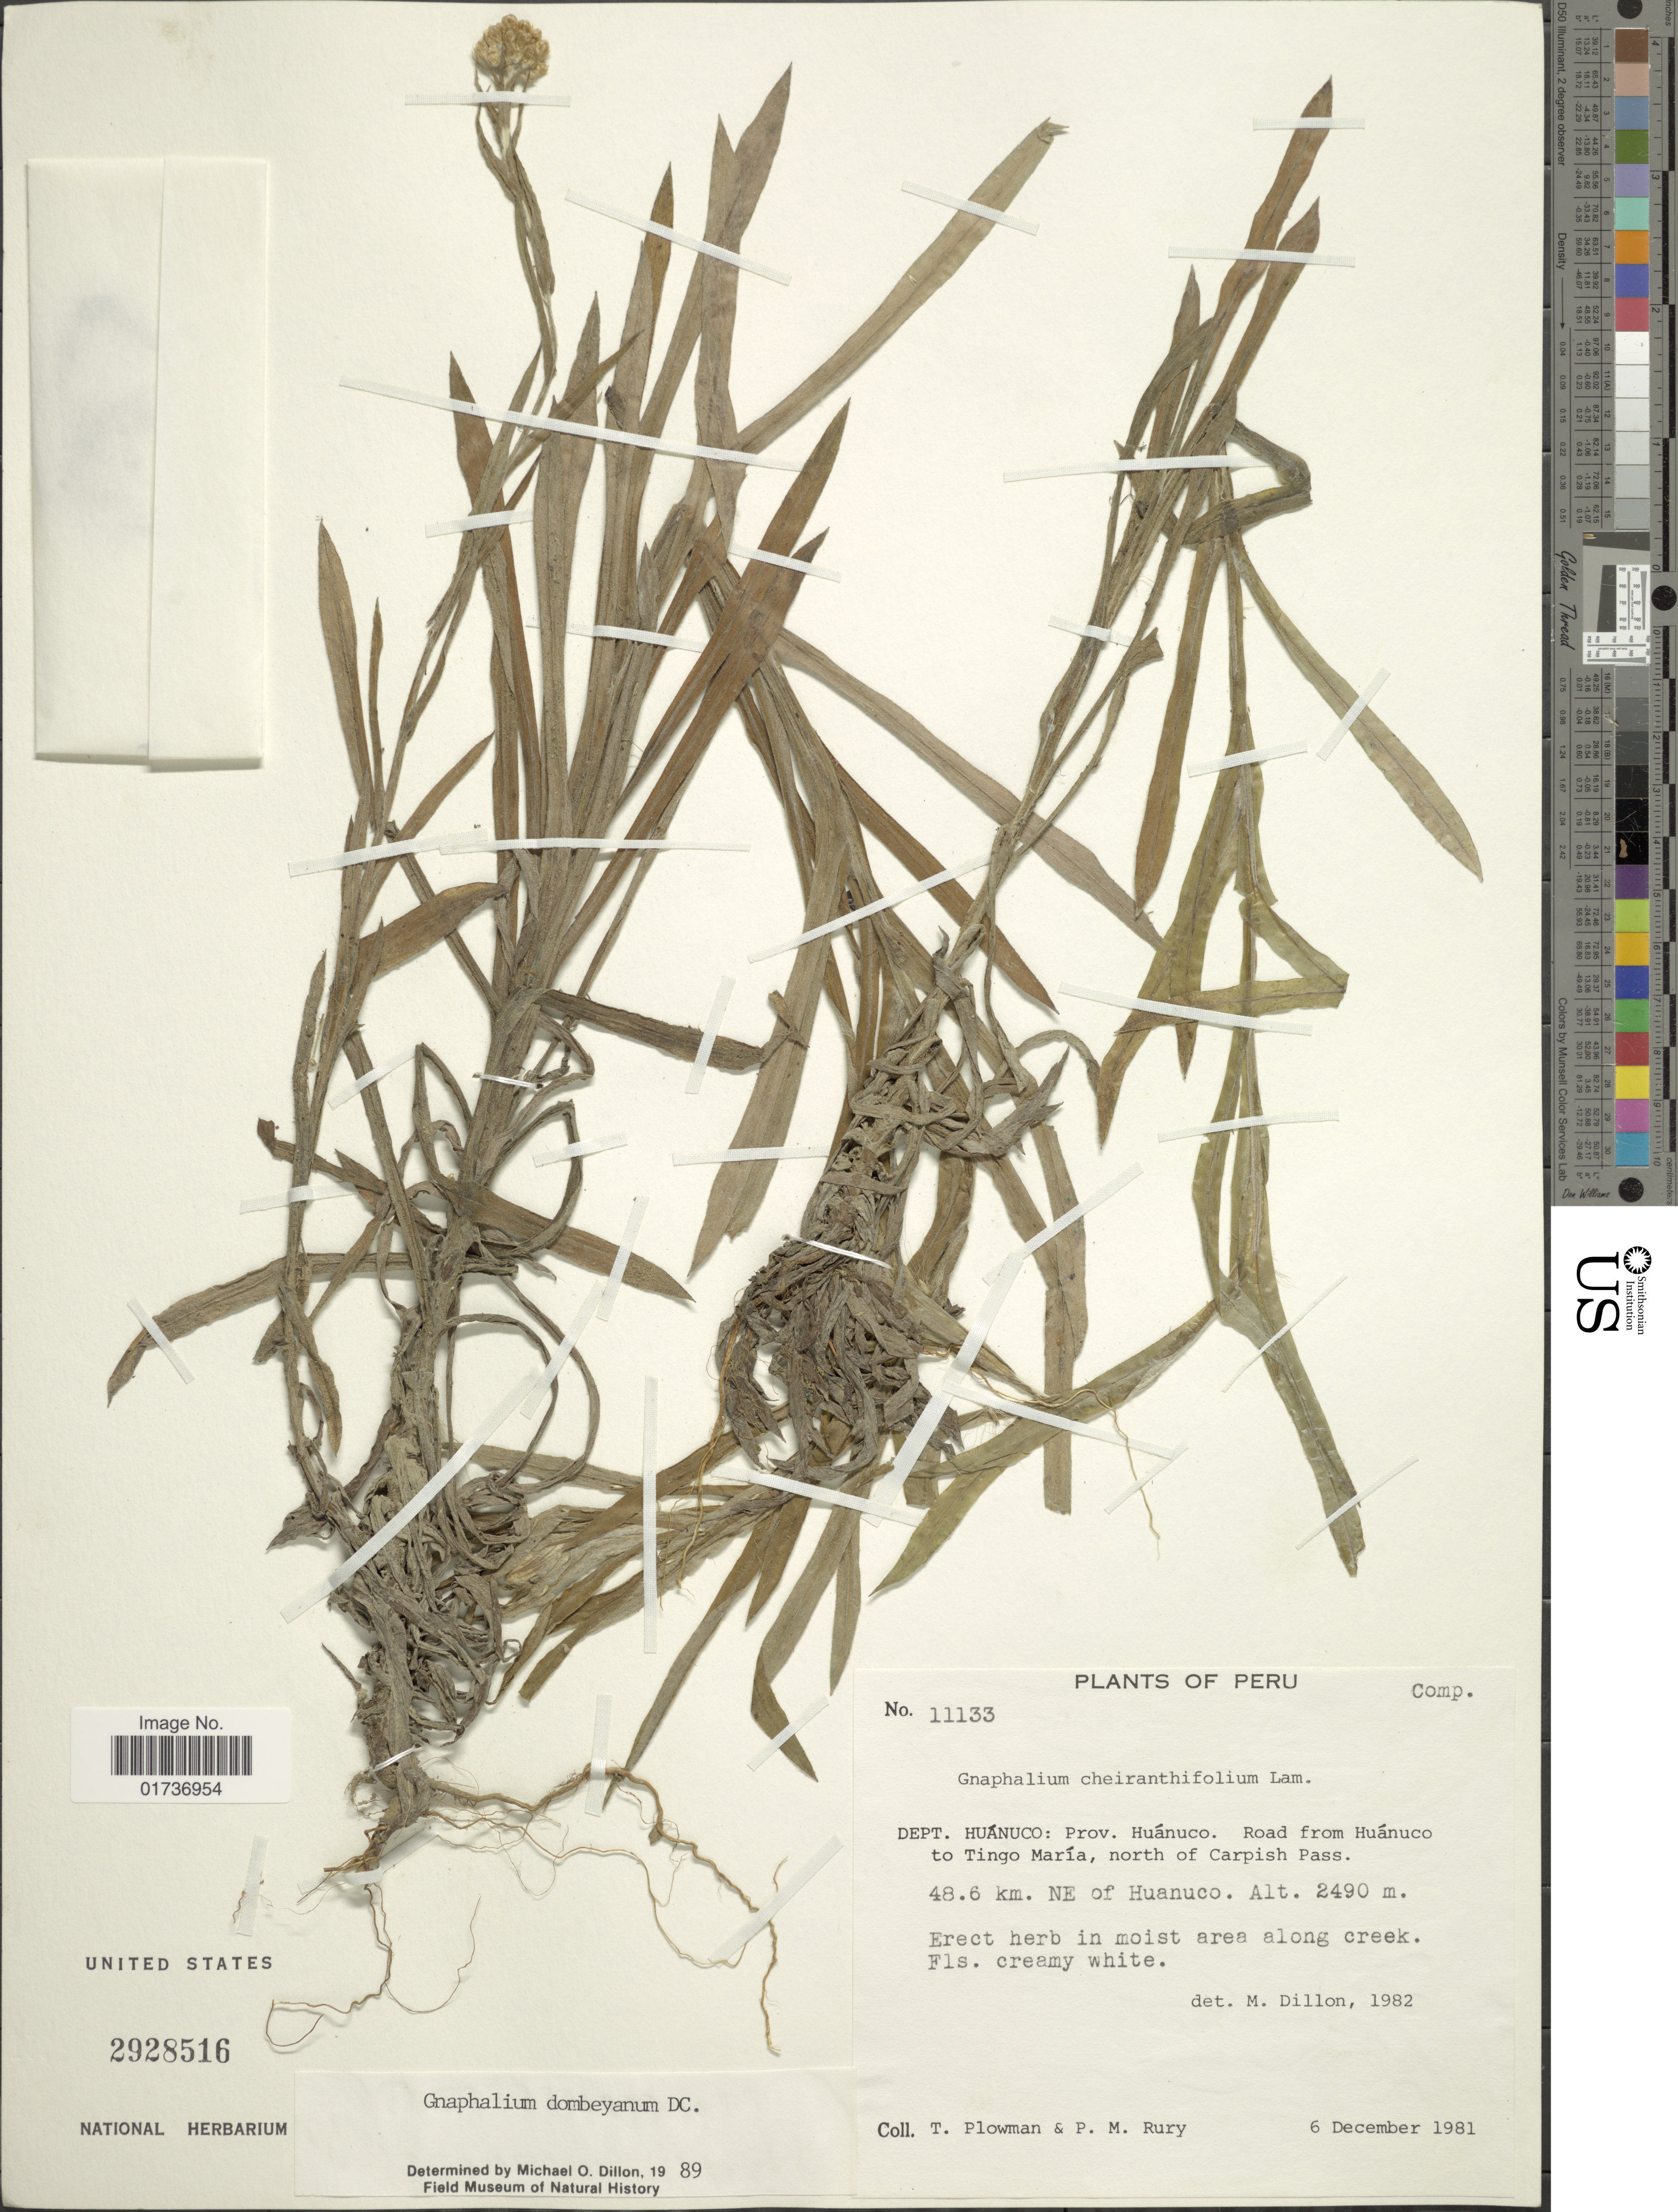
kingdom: Plantae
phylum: Tracheophyta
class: Magnoliopsida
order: Asterales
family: Asteraceae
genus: Gnaphalium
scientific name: Gnaphalium dombeyanum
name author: DC.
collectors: T. Plowman & P. M. Rury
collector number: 11133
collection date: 1981-12-06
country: Peru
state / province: Huánuco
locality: Dept. Huánuco, Road from Huanuco to Huánuco to Tingo María, north of Carpish Pass, 48.6 km NE of Huanuco, Erect herb in moist along creek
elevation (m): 2490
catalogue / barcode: US 2928516